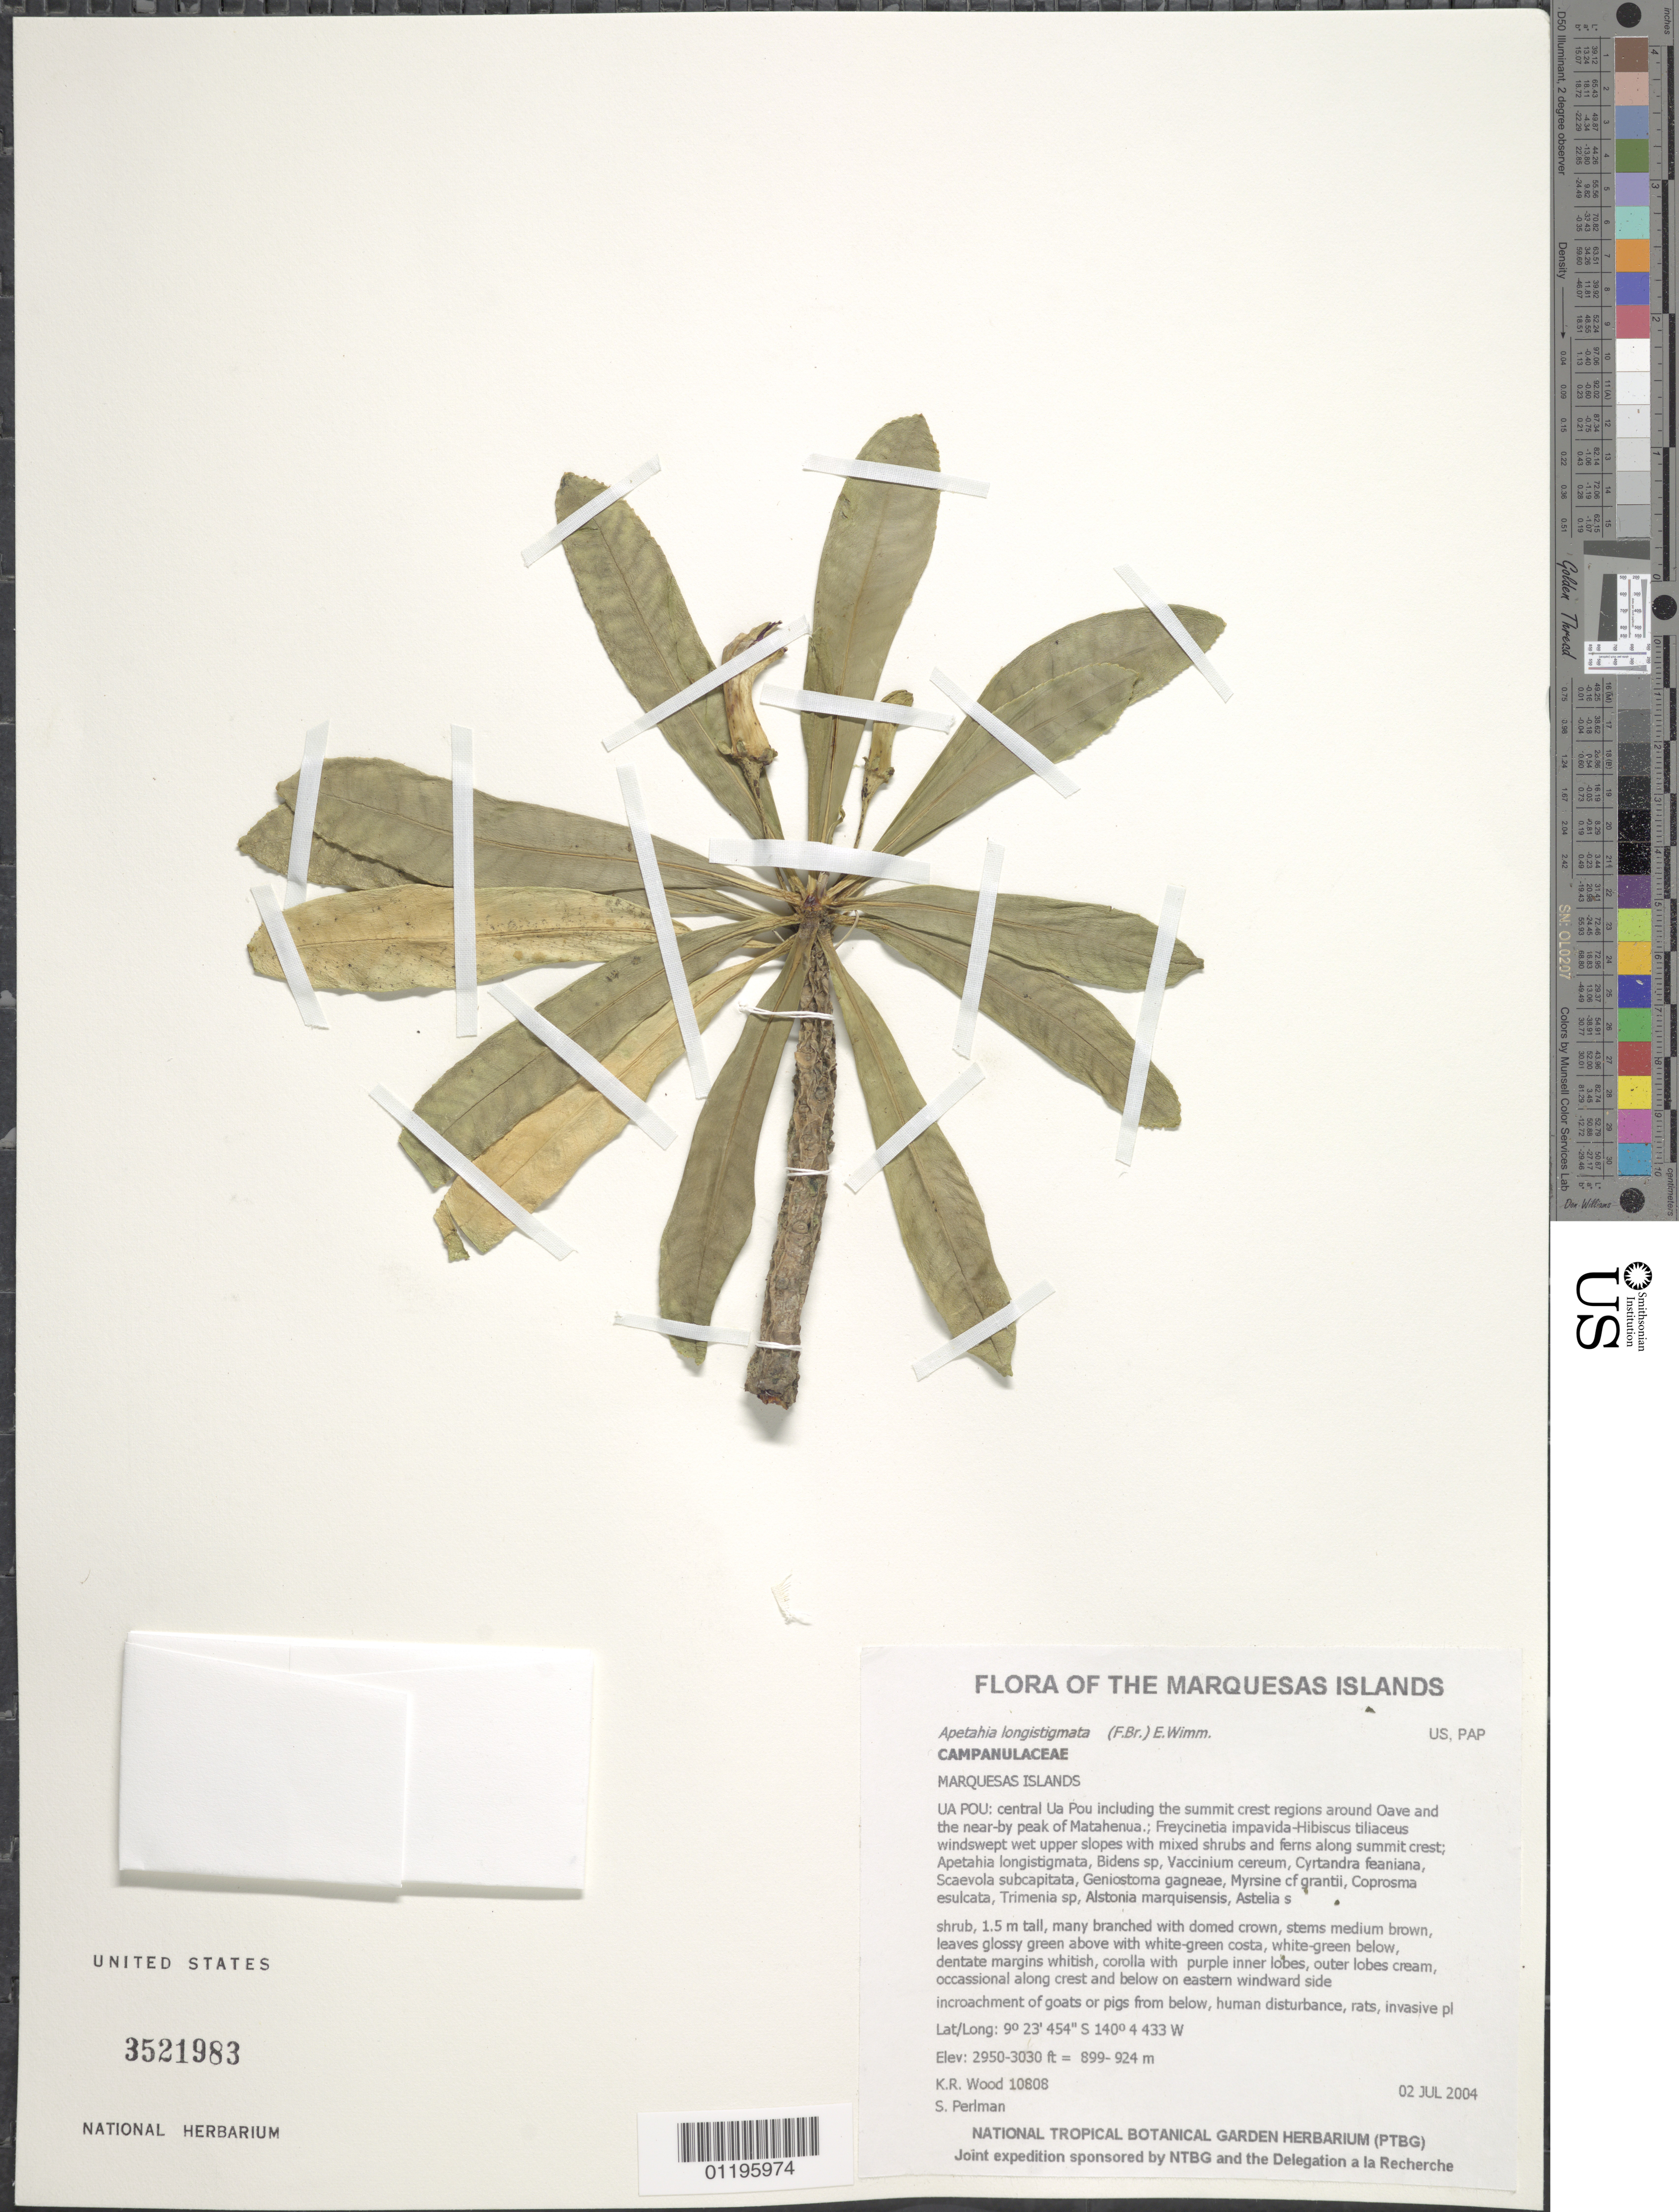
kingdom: Plantae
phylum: Tracheophyta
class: Magnoliopsida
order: Asterales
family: Campanulaceae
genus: Apetahia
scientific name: Apetahia longistigmata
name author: (F. Br.) E. Wimm.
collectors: K. R. Wood & S. P. Perlman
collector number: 10808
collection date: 2004-07-02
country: French Polynesia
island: Ua Pou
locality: Central Ua Pou including the summit crest regions around Oave and the near-by peak of Matahenua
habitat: Freycinetia impavida-Hibiscus tiliaceus windswept wet upper slopes with mixed shrubs and ferns along summit crest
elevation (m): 899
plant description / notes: Goats or pigs from below, human disturbance, rats, invasive plant taxa from below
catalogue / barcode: US 3521983